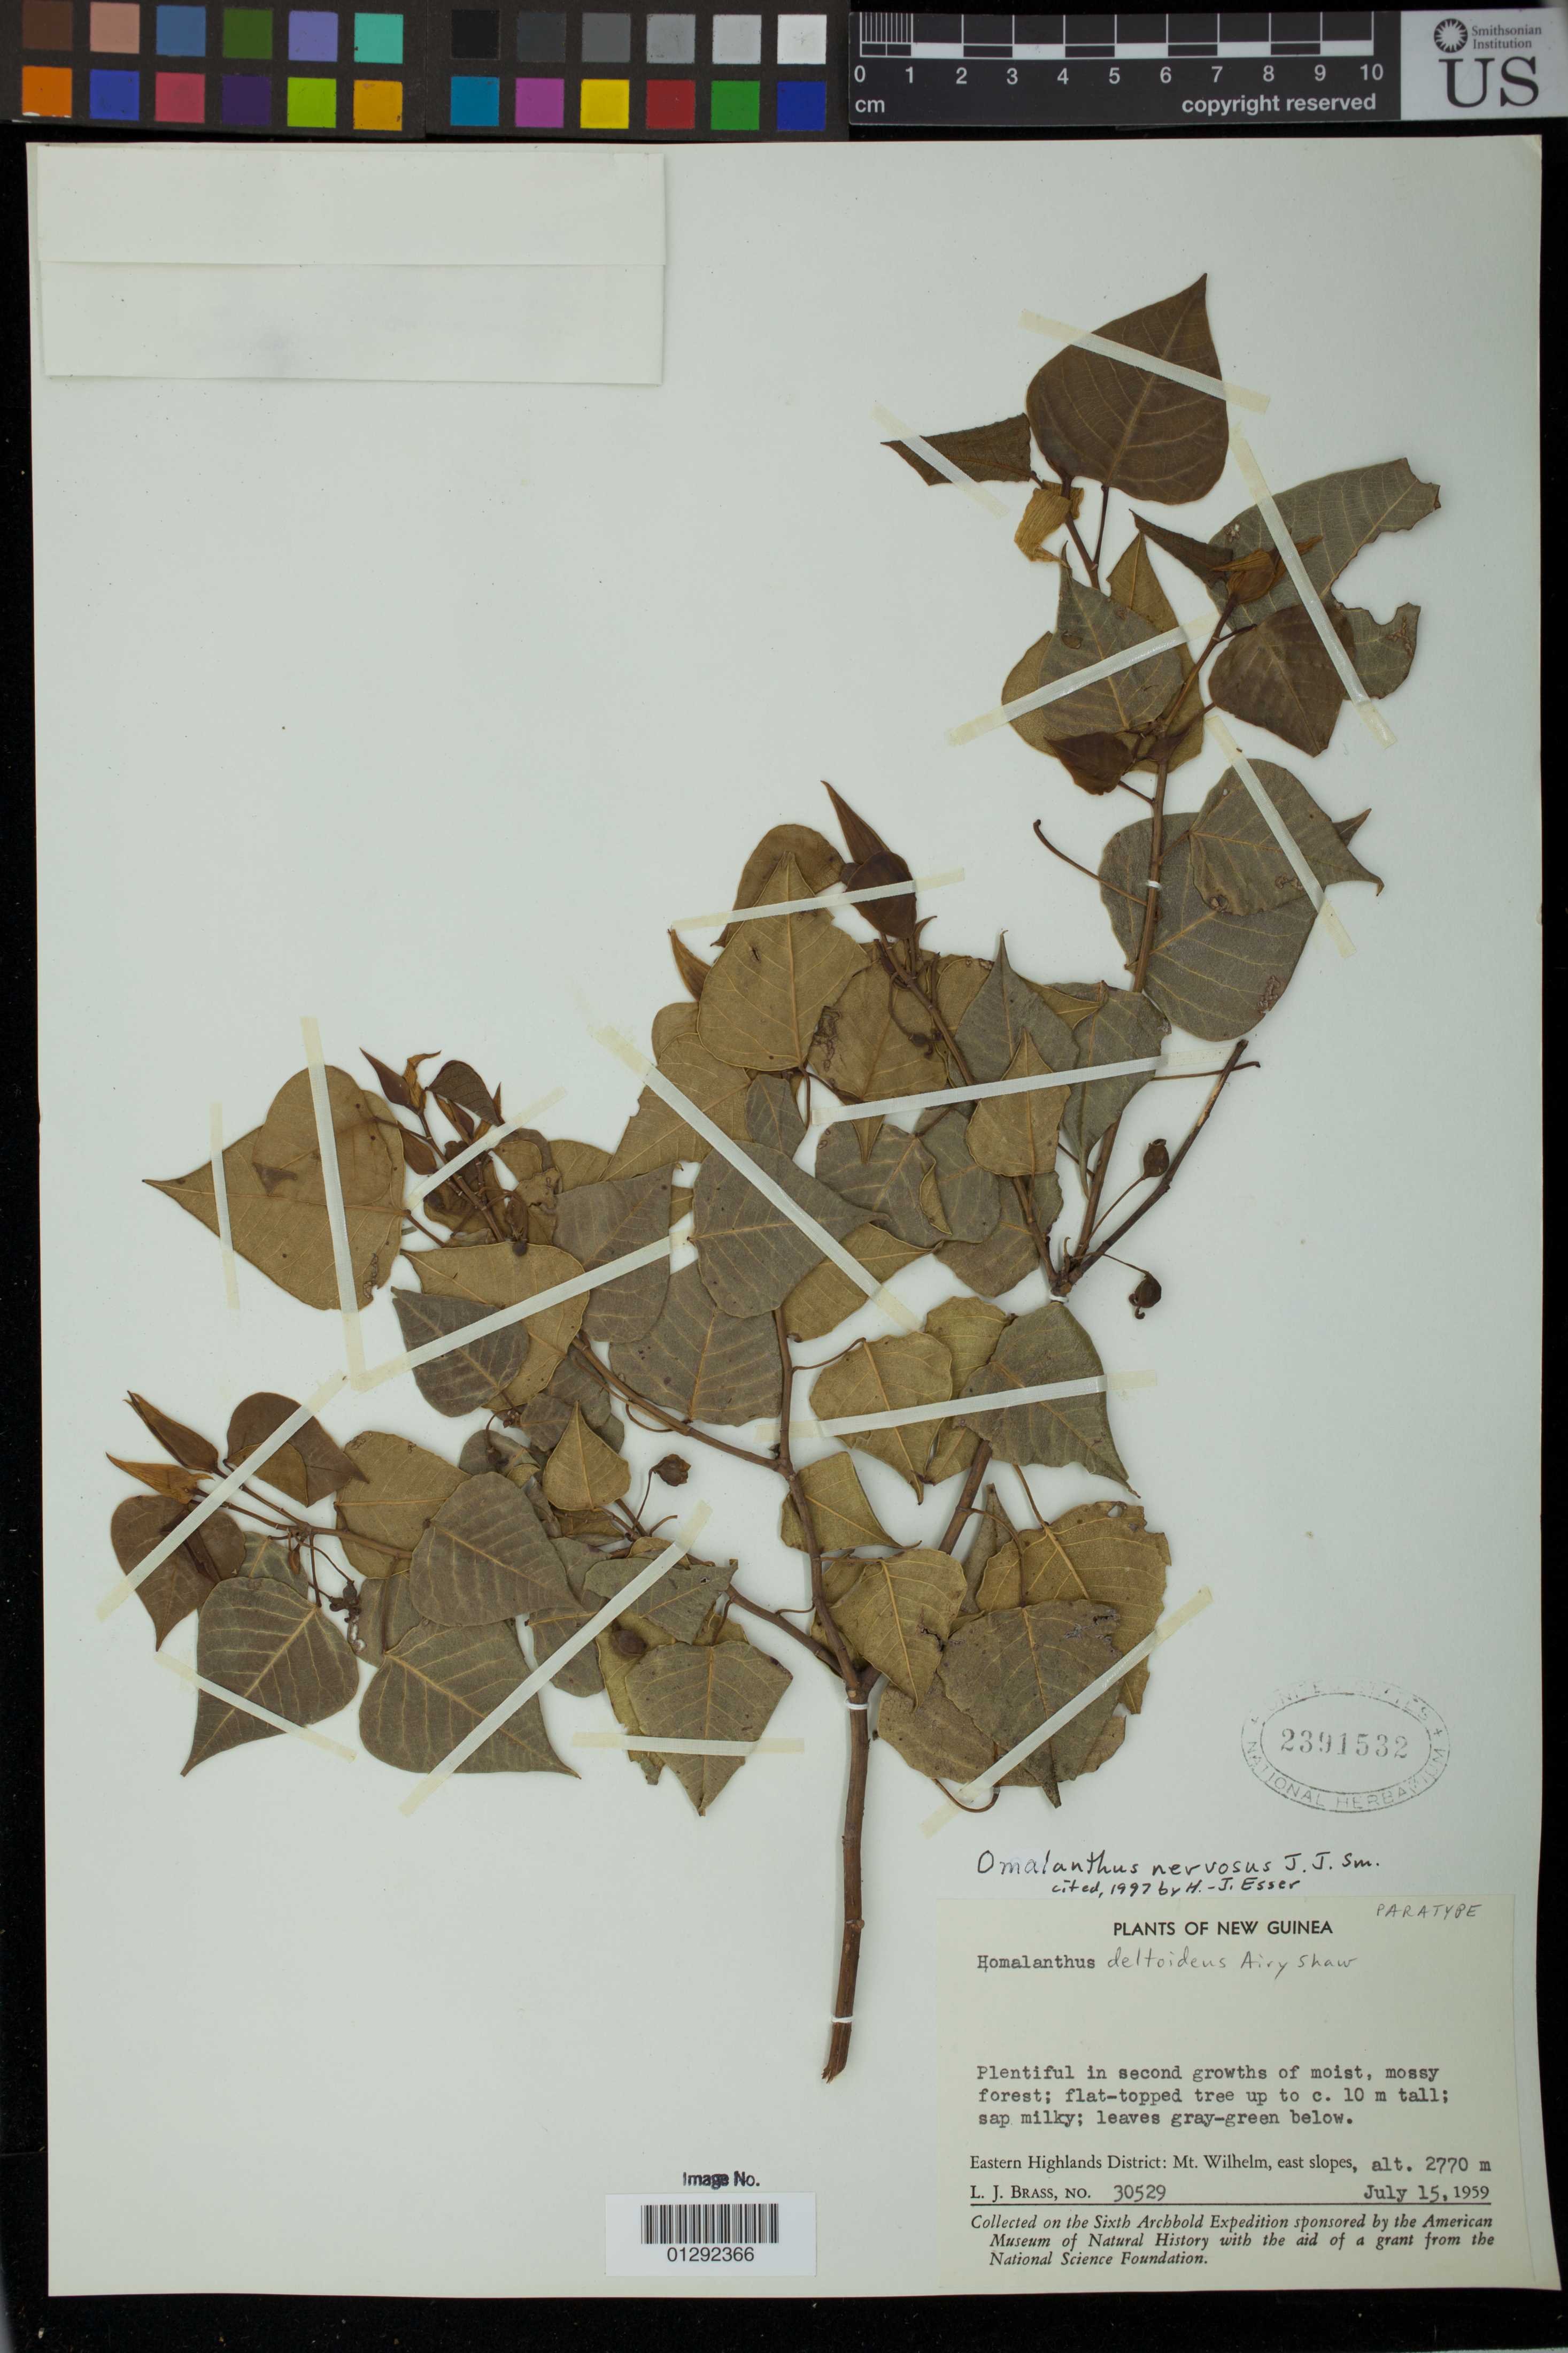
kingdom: Plantae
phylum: Tracheophyta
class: Magnoliopsida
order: Malpighiales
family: Euphorbiaceae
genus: Homalanthus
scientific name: Homalanthus nervosus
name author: J.J. Sm.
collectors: L. J. Brass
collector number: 30529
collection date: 1959-07-15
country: Papua New Guinea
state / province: Eastern Highlands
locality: Mt Wilhelm, east slopes.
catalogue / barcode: US 2391532